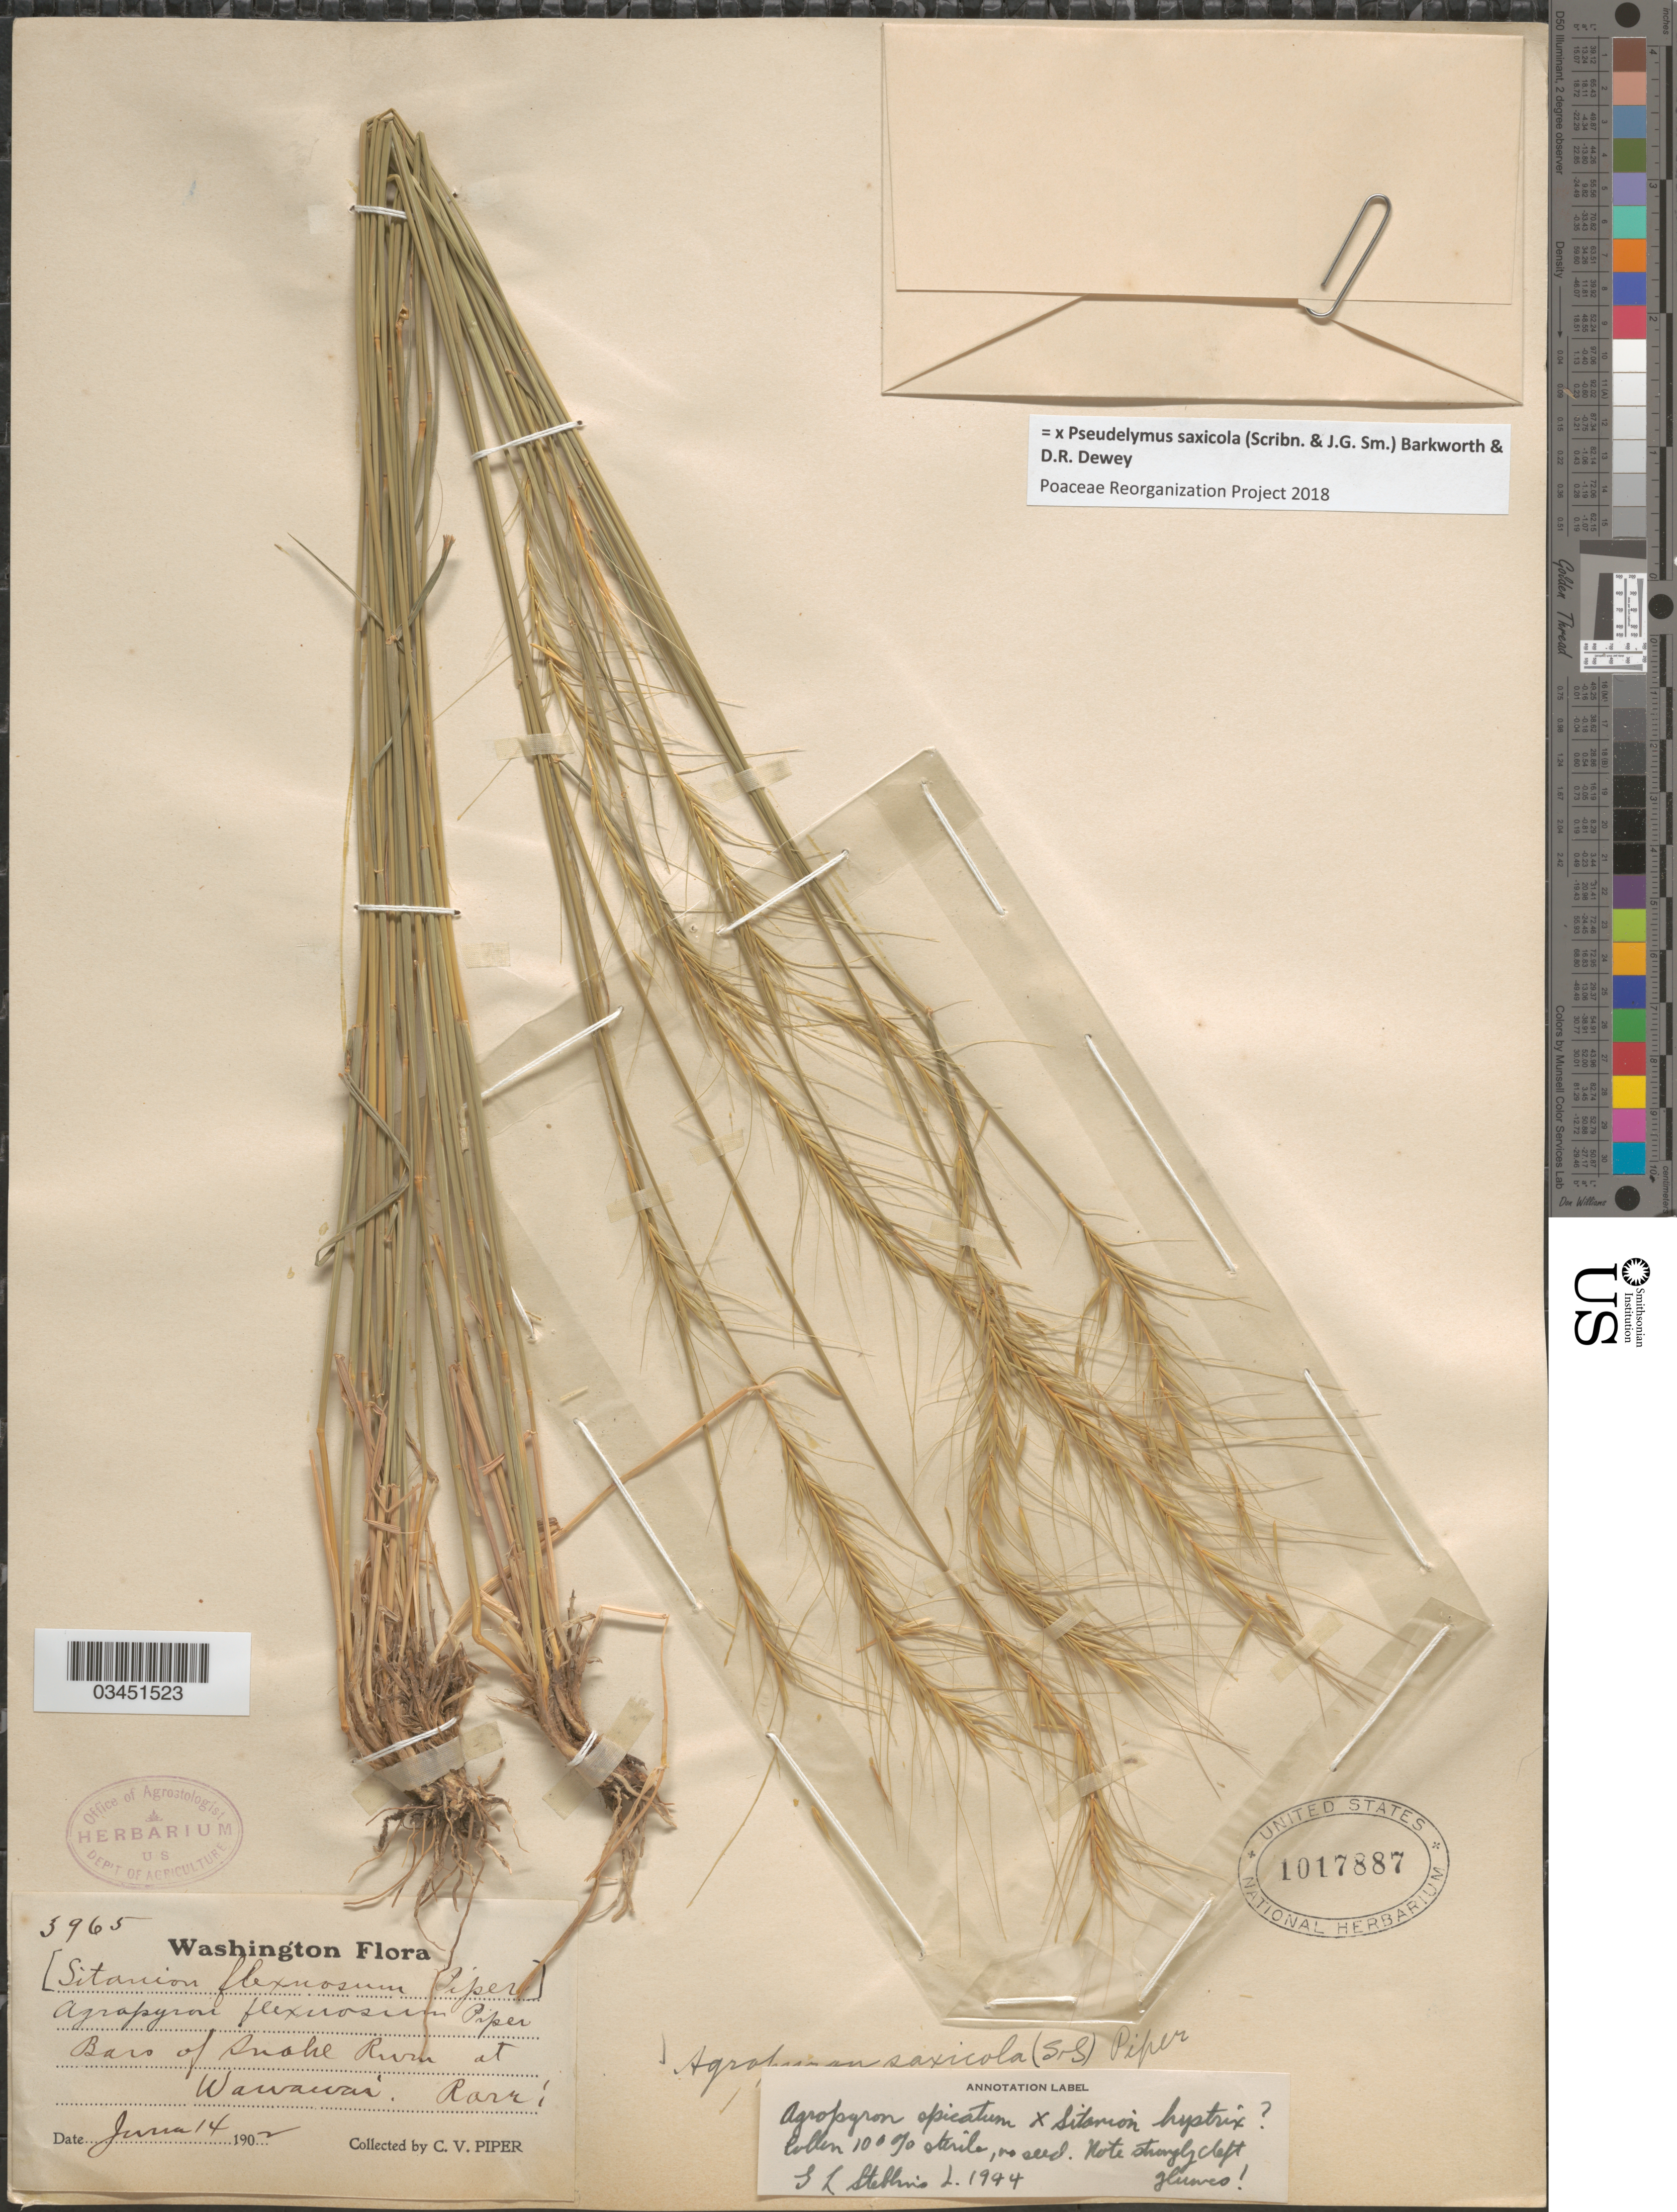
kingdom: Plantae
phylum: Tracheophyta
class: Liliopsida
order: Poales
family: Poaceae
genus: Pseudelymus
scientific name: x Pseudelymus saxicola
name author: (Scribn. & J.G. Sm.) Barkworth & Dewey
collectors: C. V. Piper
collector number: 3965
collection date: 1902-06-14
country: United States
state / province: Washington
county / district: Whitman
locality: Bars of Snake River at Wawawai.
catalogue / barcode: US 1017887